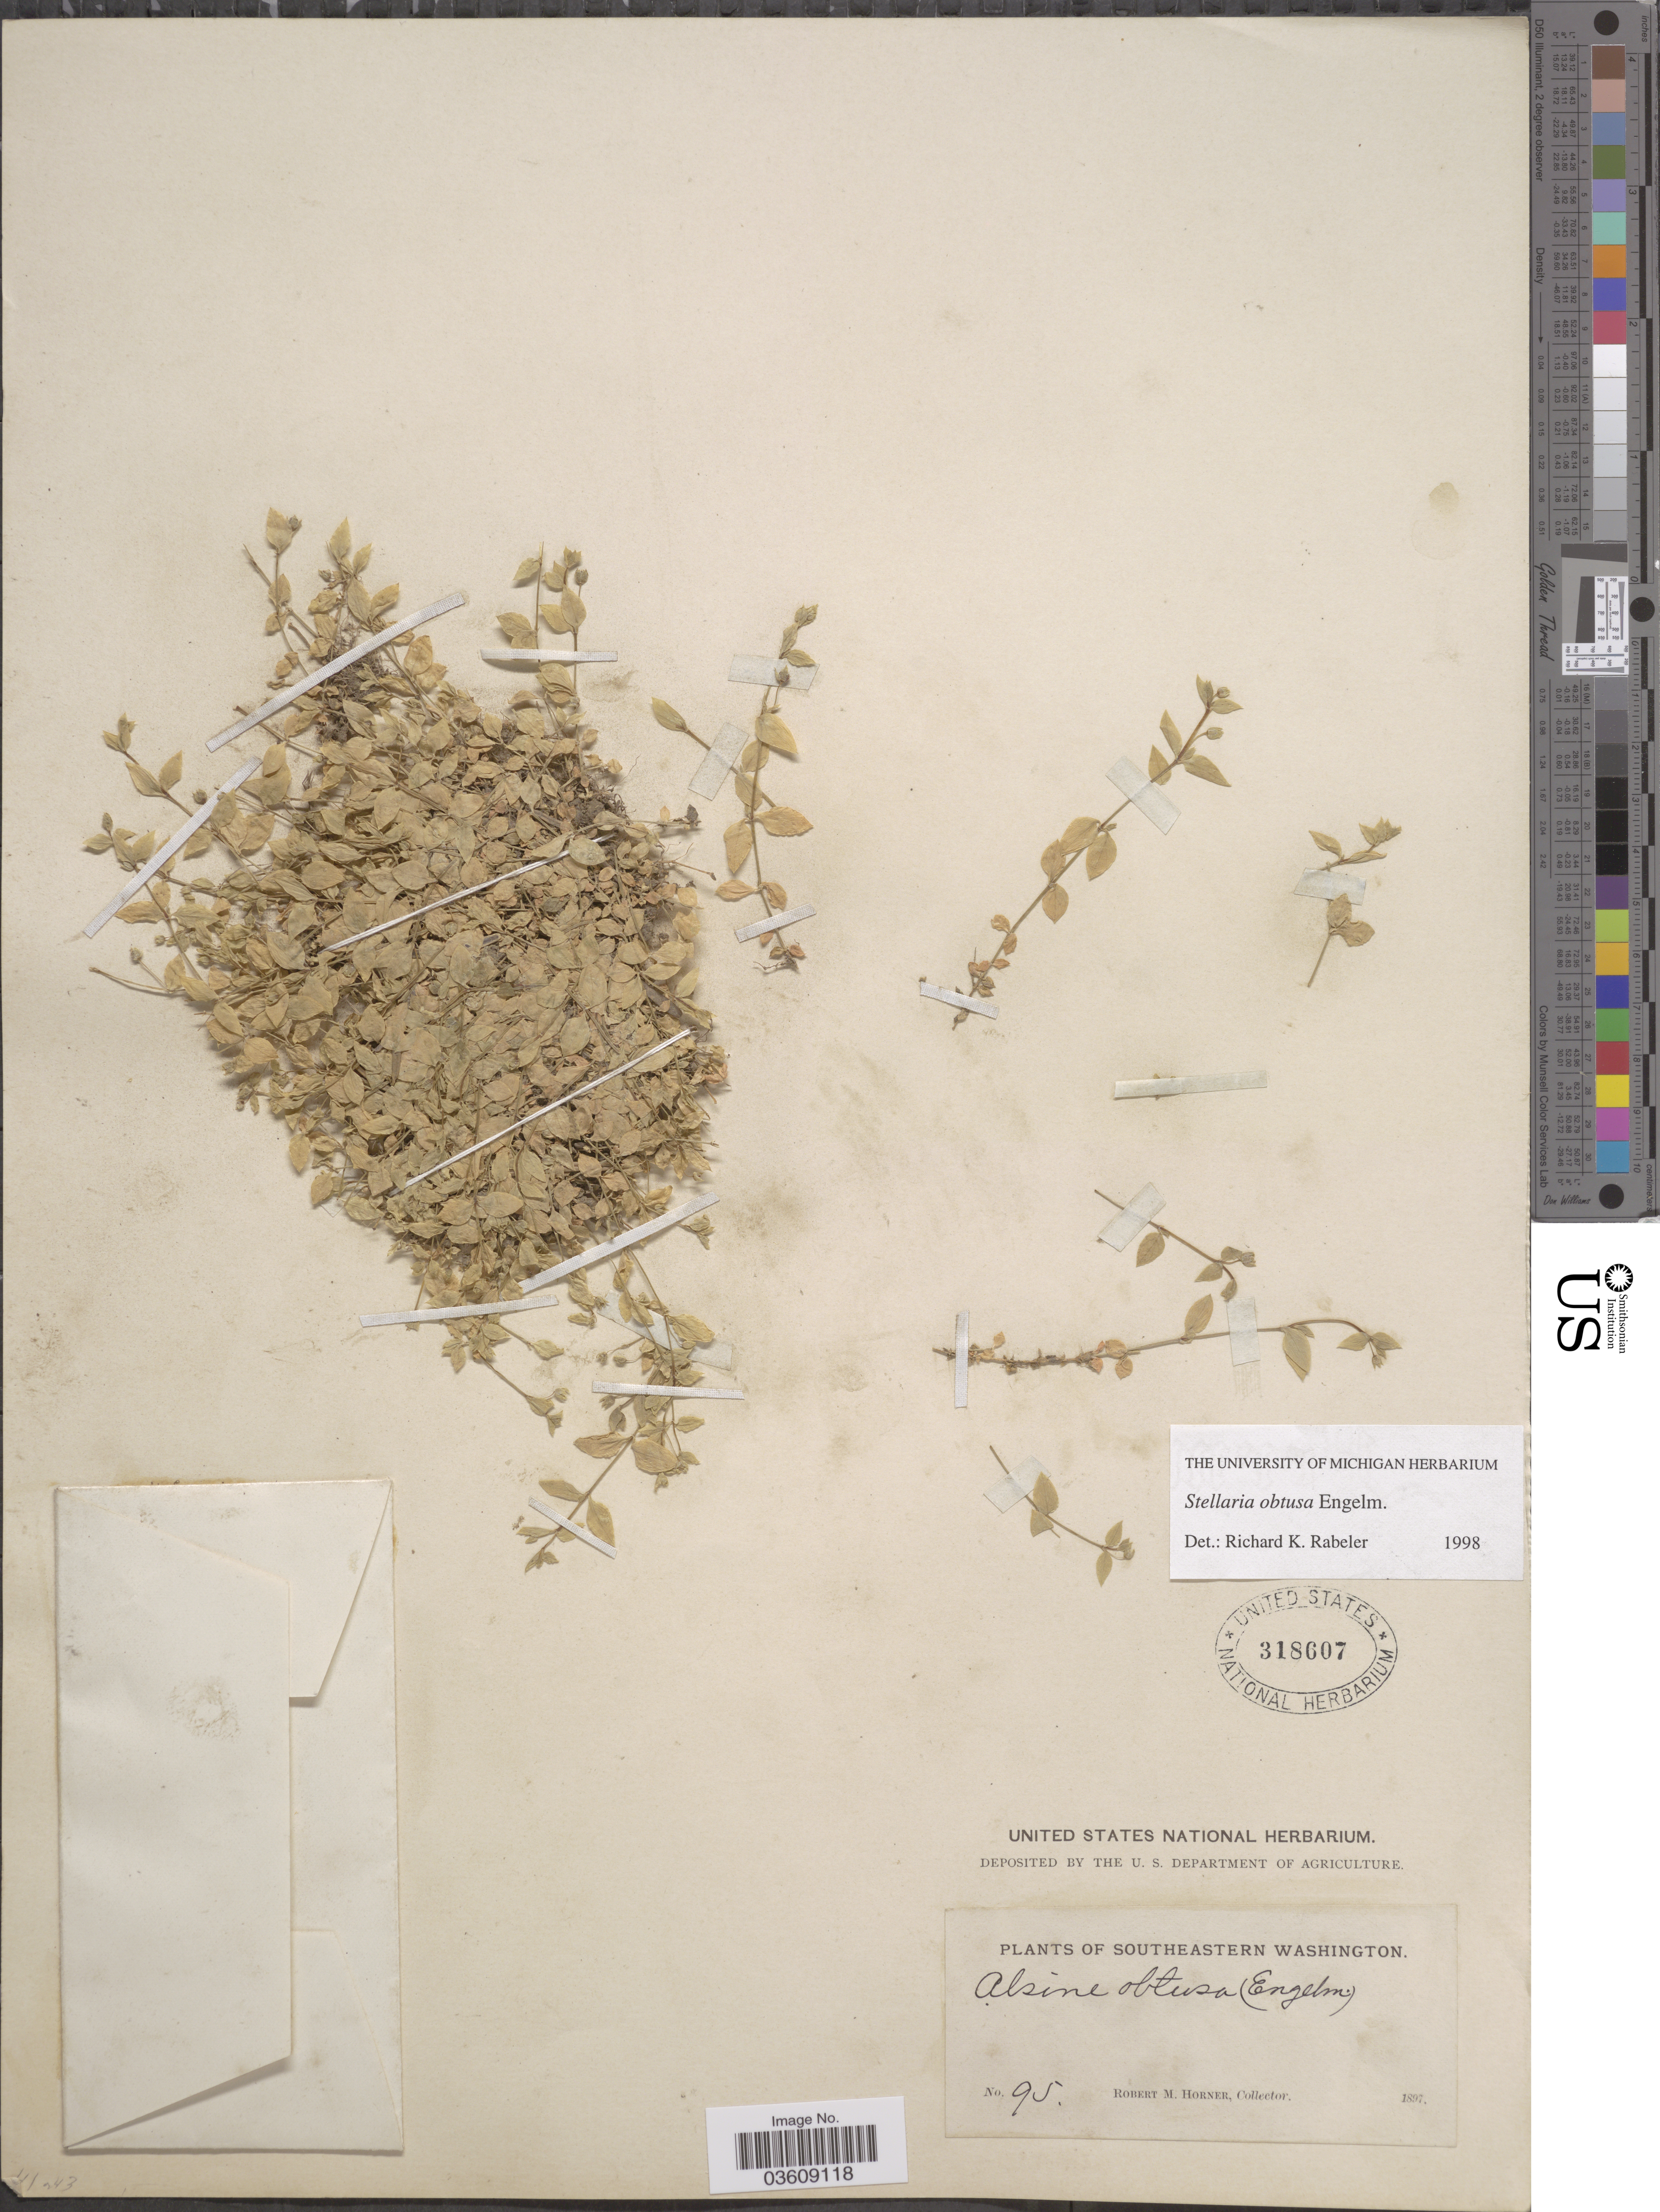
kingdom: Plantae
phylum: Tracheophyta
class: Magnoliopsida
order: Caryophyllales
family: Caryophyllaceae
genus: Engellaria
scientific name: Engellaria obtusa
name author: (Engelm.) Iamonico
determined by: U.S. National Herbarium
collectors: R. Horner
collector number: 95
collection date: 1897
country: United States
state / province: Washington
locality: Southeastern Washington.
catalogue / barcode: US 318607